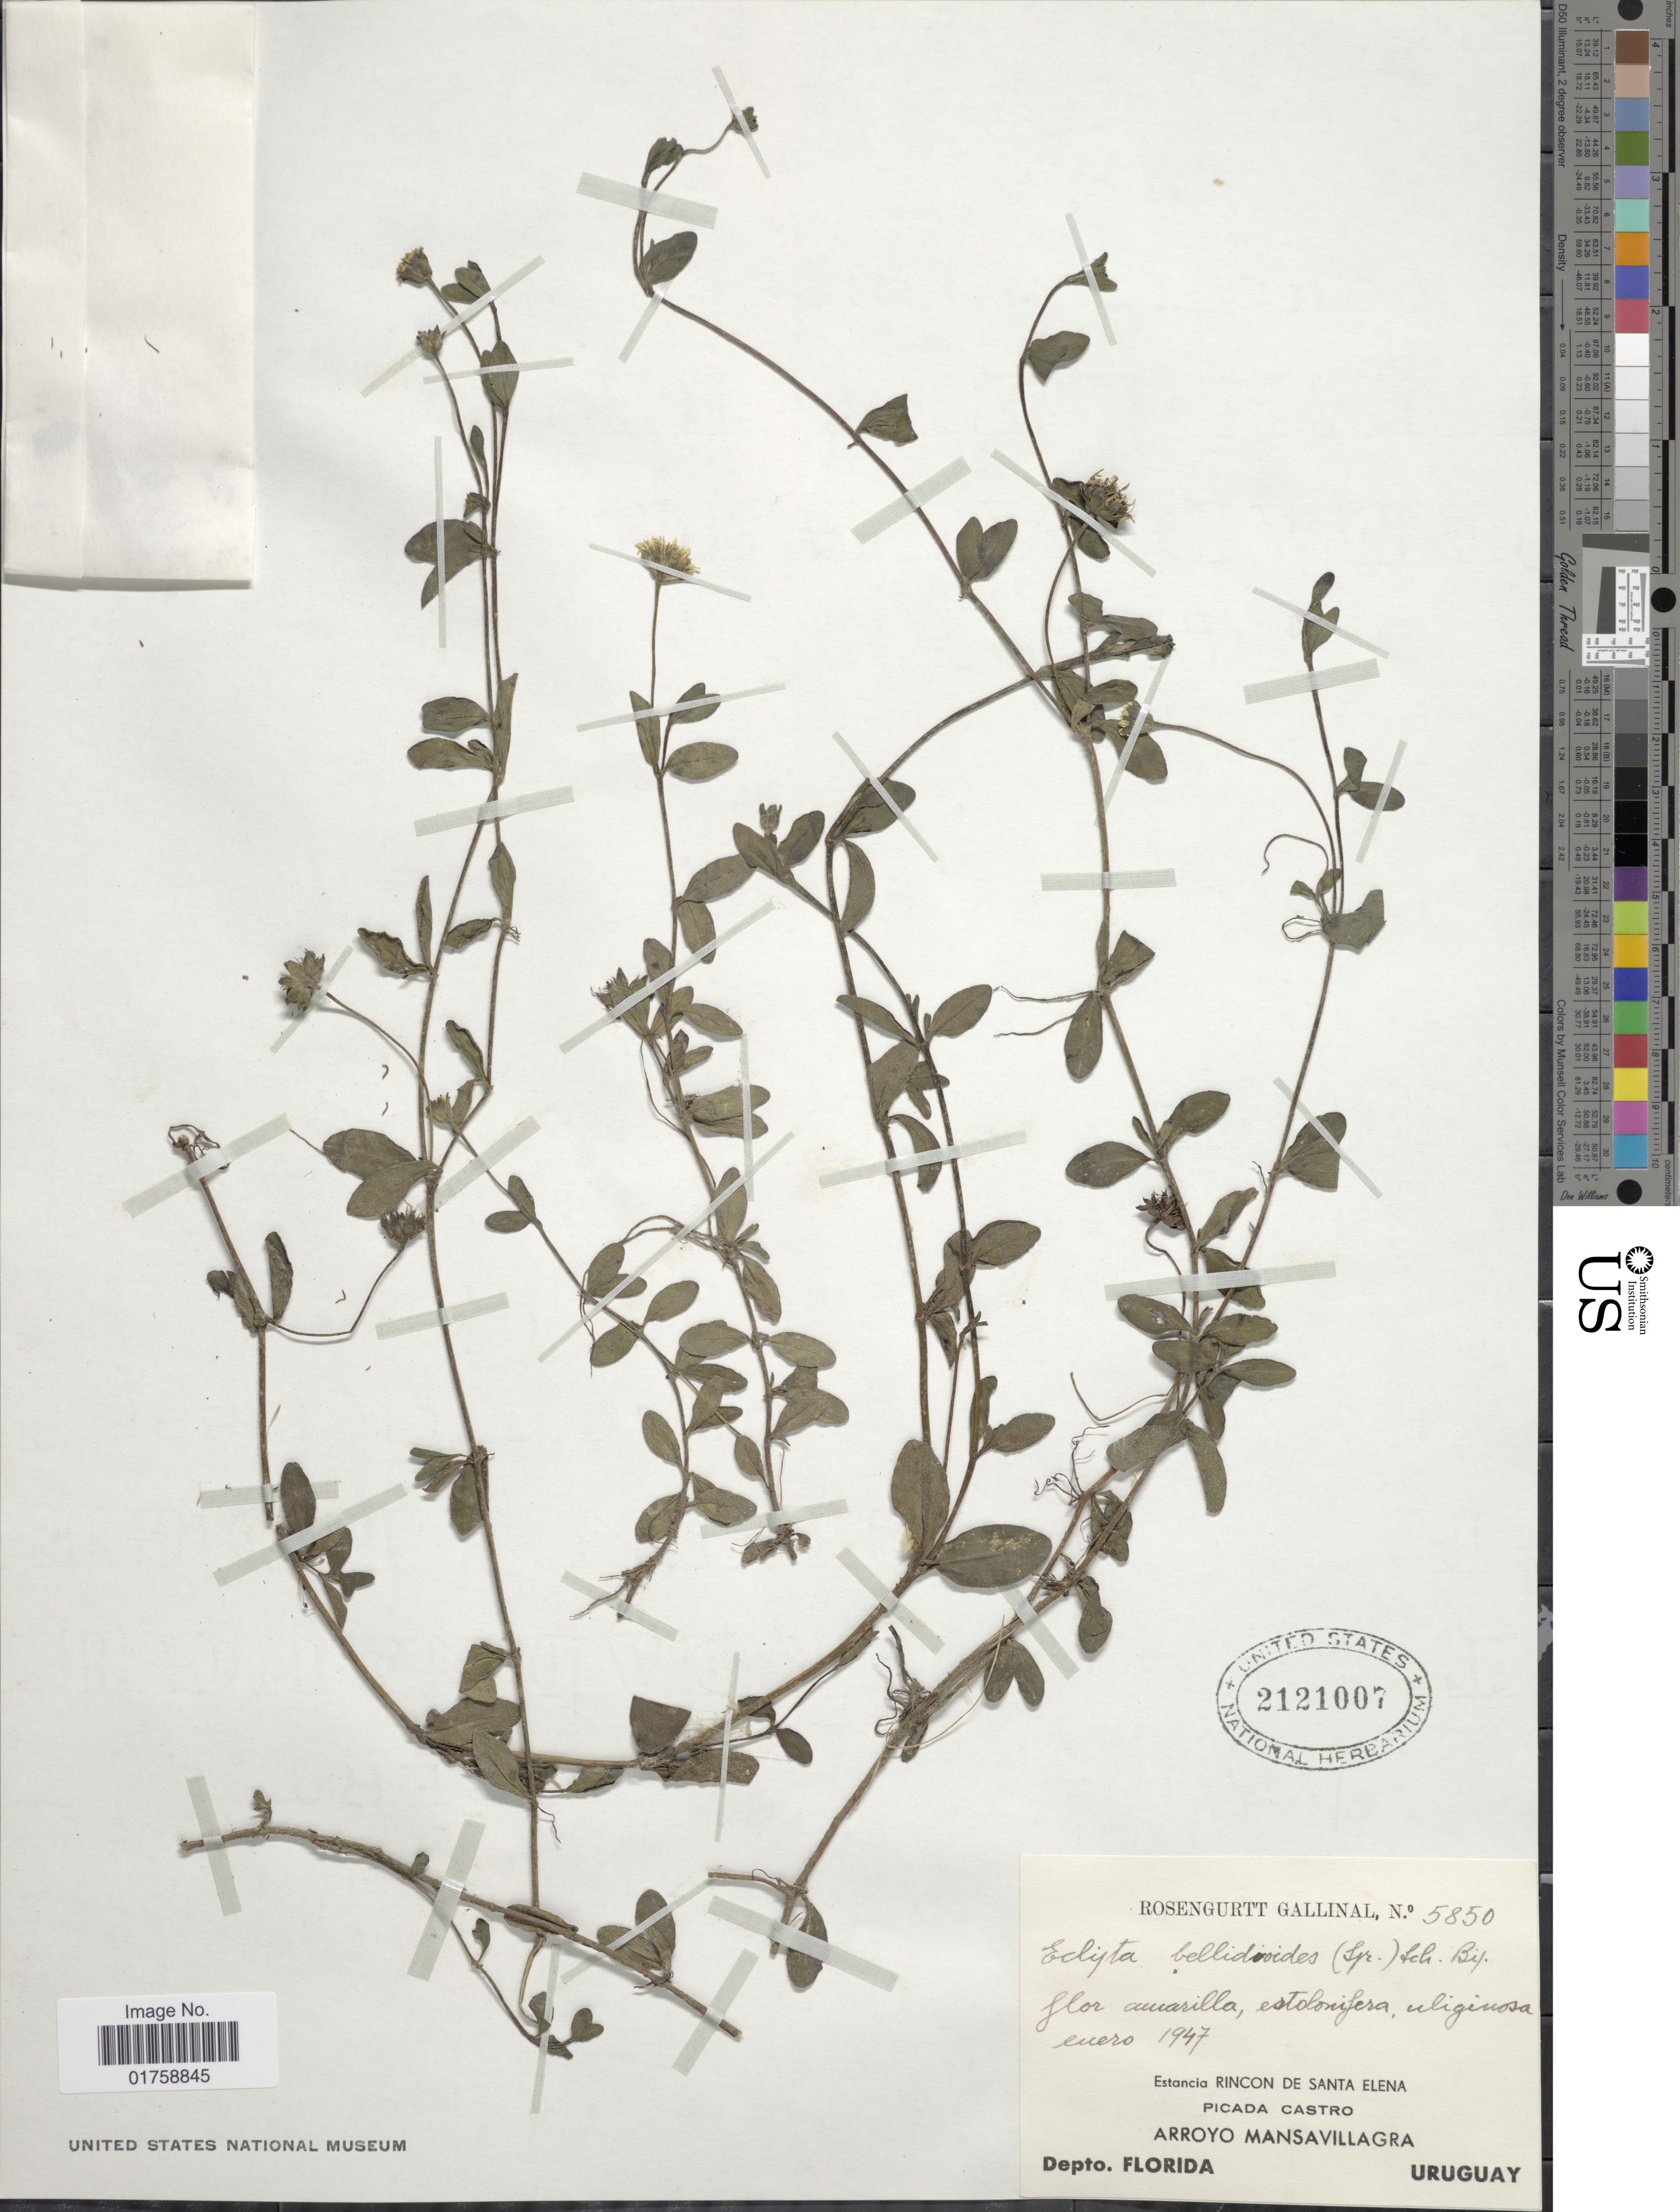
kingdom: Plantae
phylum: Tracheophyta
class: Magnoliopsida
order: Asterales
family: Asteraceae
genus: Eclipta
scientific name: Eclipta bellidioides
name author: (Spreng.) Sch. Bip. & S.F. Blake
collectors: R. Gallinal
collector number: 5850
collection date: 1947-01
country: Uruguay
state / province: Florida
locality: Estancia Rincon de Santa Elena. Picada Castro. Arroyo Mansavillagra. Depto. Florida. Uruguay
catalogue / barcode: US 2121007